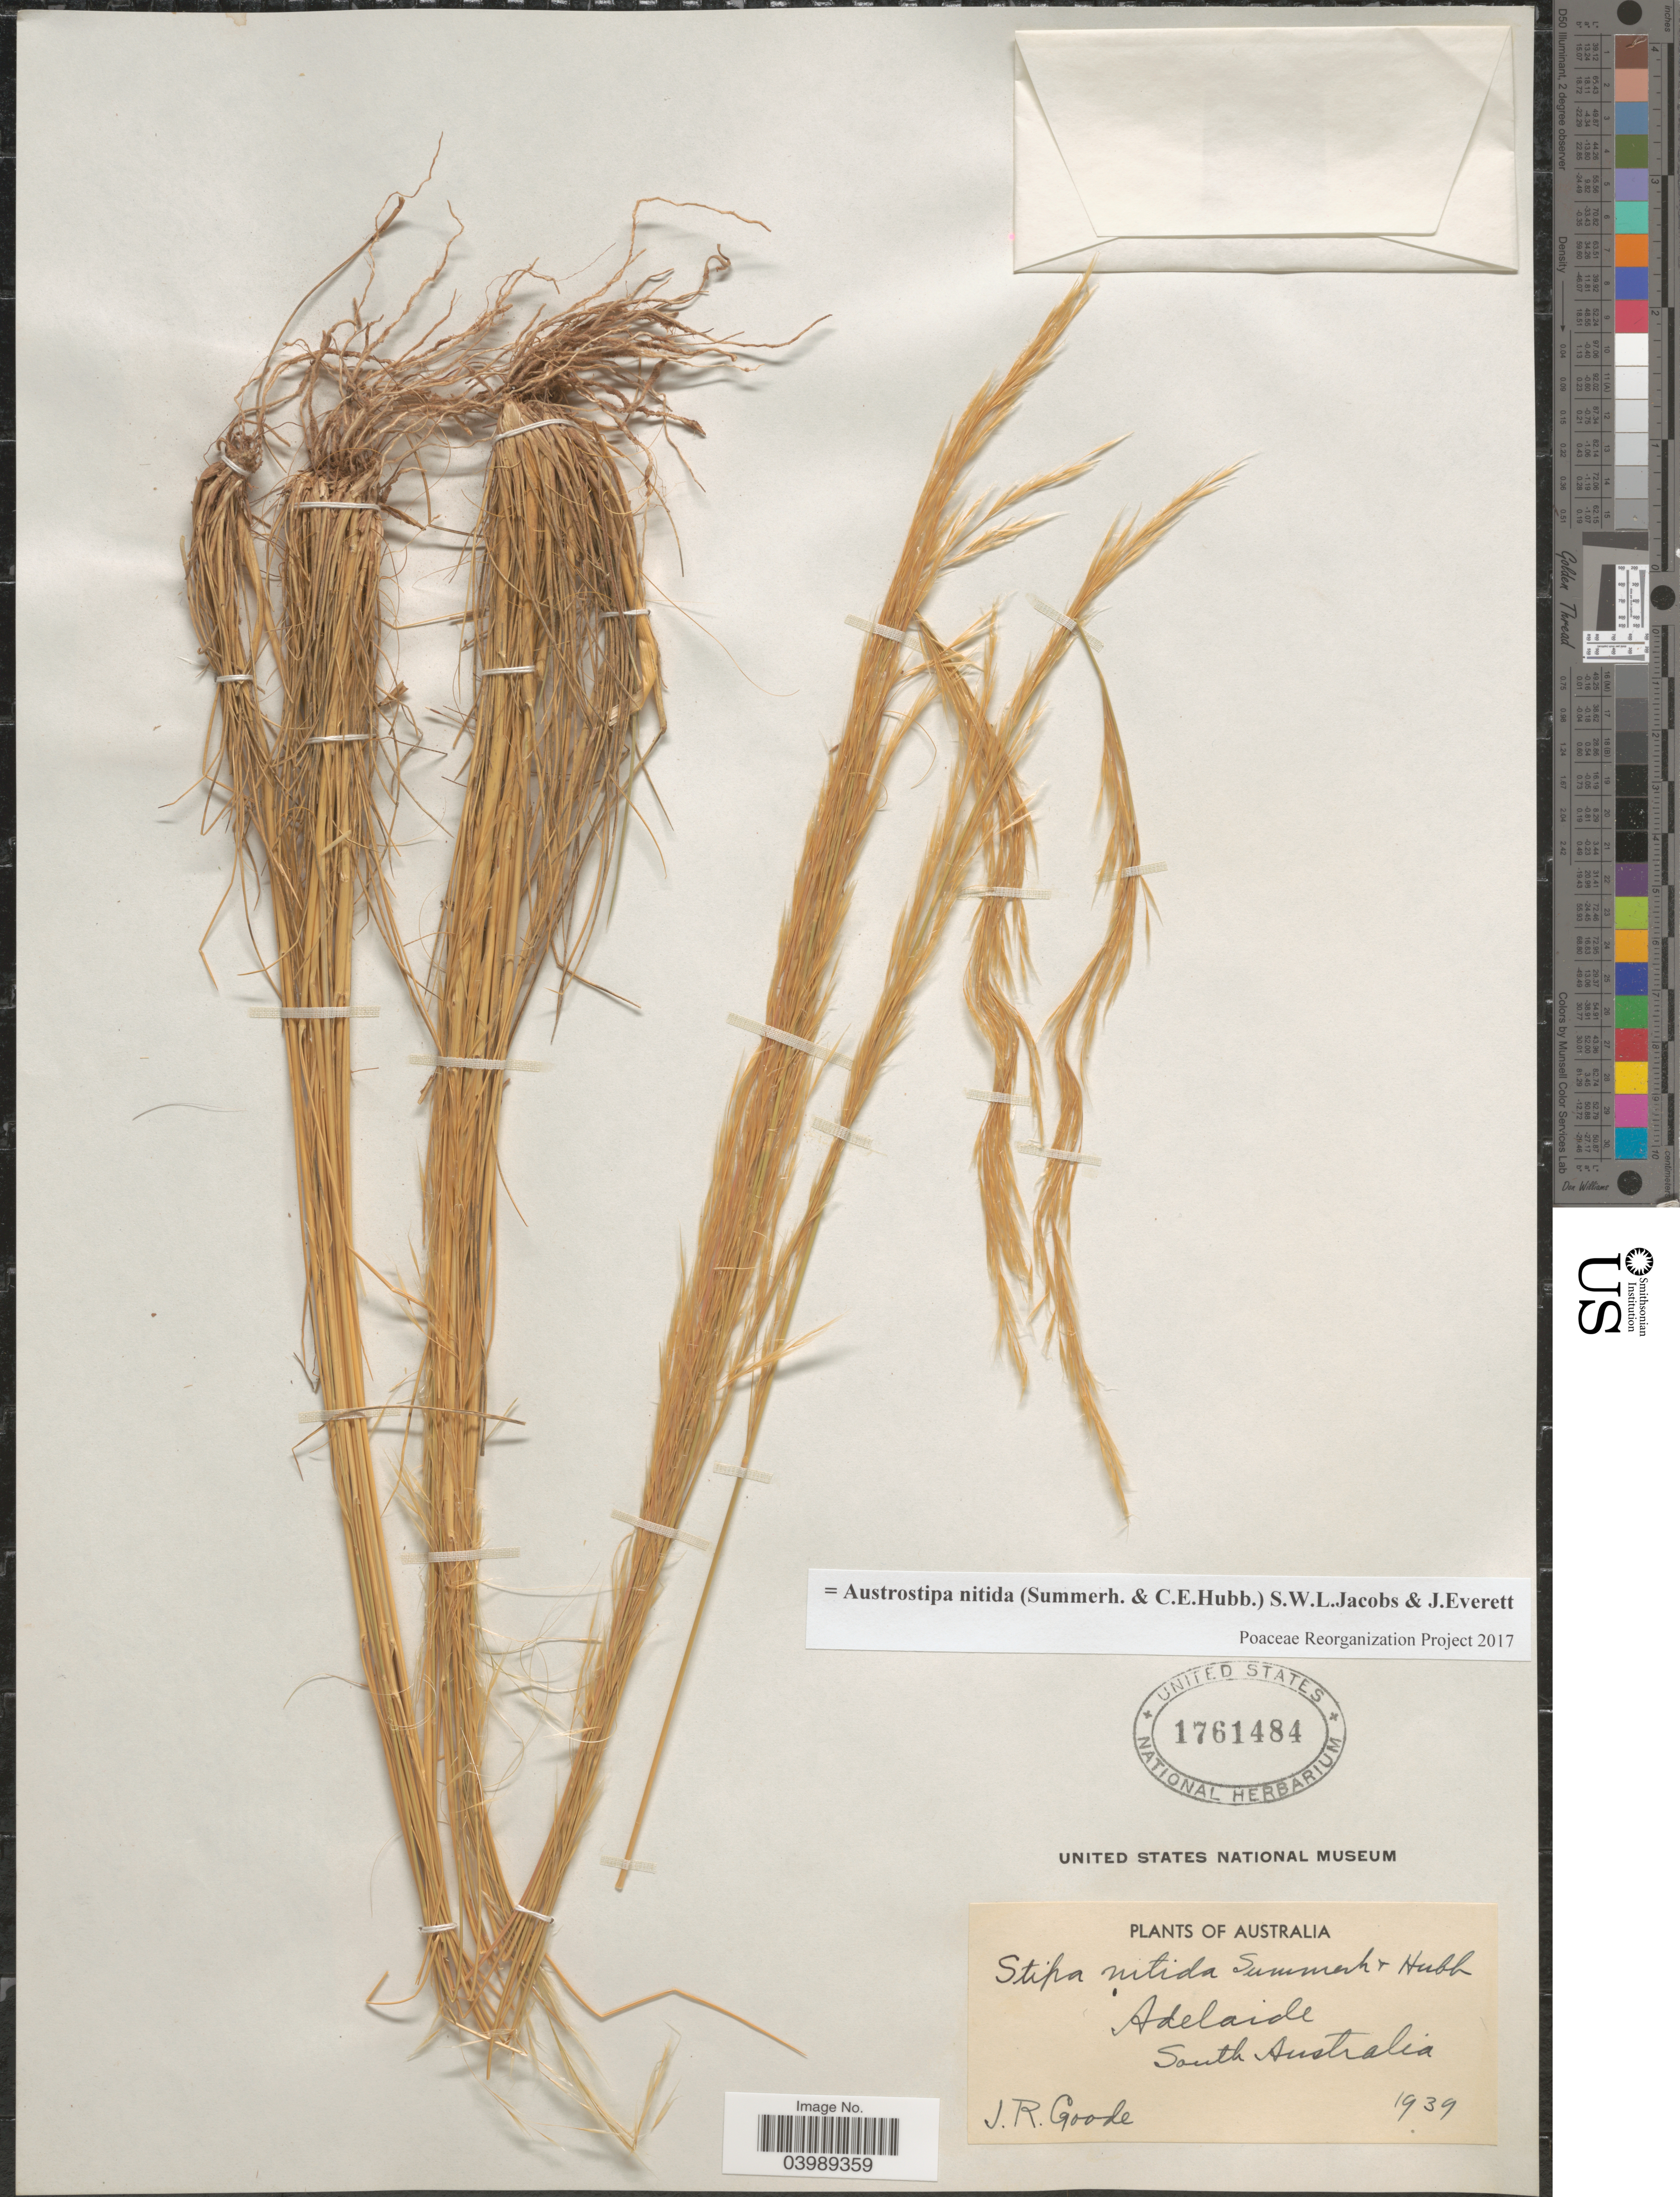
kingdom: Plantae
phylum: Tracheophyta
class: Liliopsida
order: Poales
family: Poaceae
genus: Austrostipa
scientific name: Austrostipa nitida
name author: (Summerh. & C.E. Hubb.) S.W.L. Jacobs & J. Everett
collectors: J. Goode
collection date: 1939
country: Australia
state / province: South Australia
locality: Adelaide.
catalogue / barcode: US 1761484